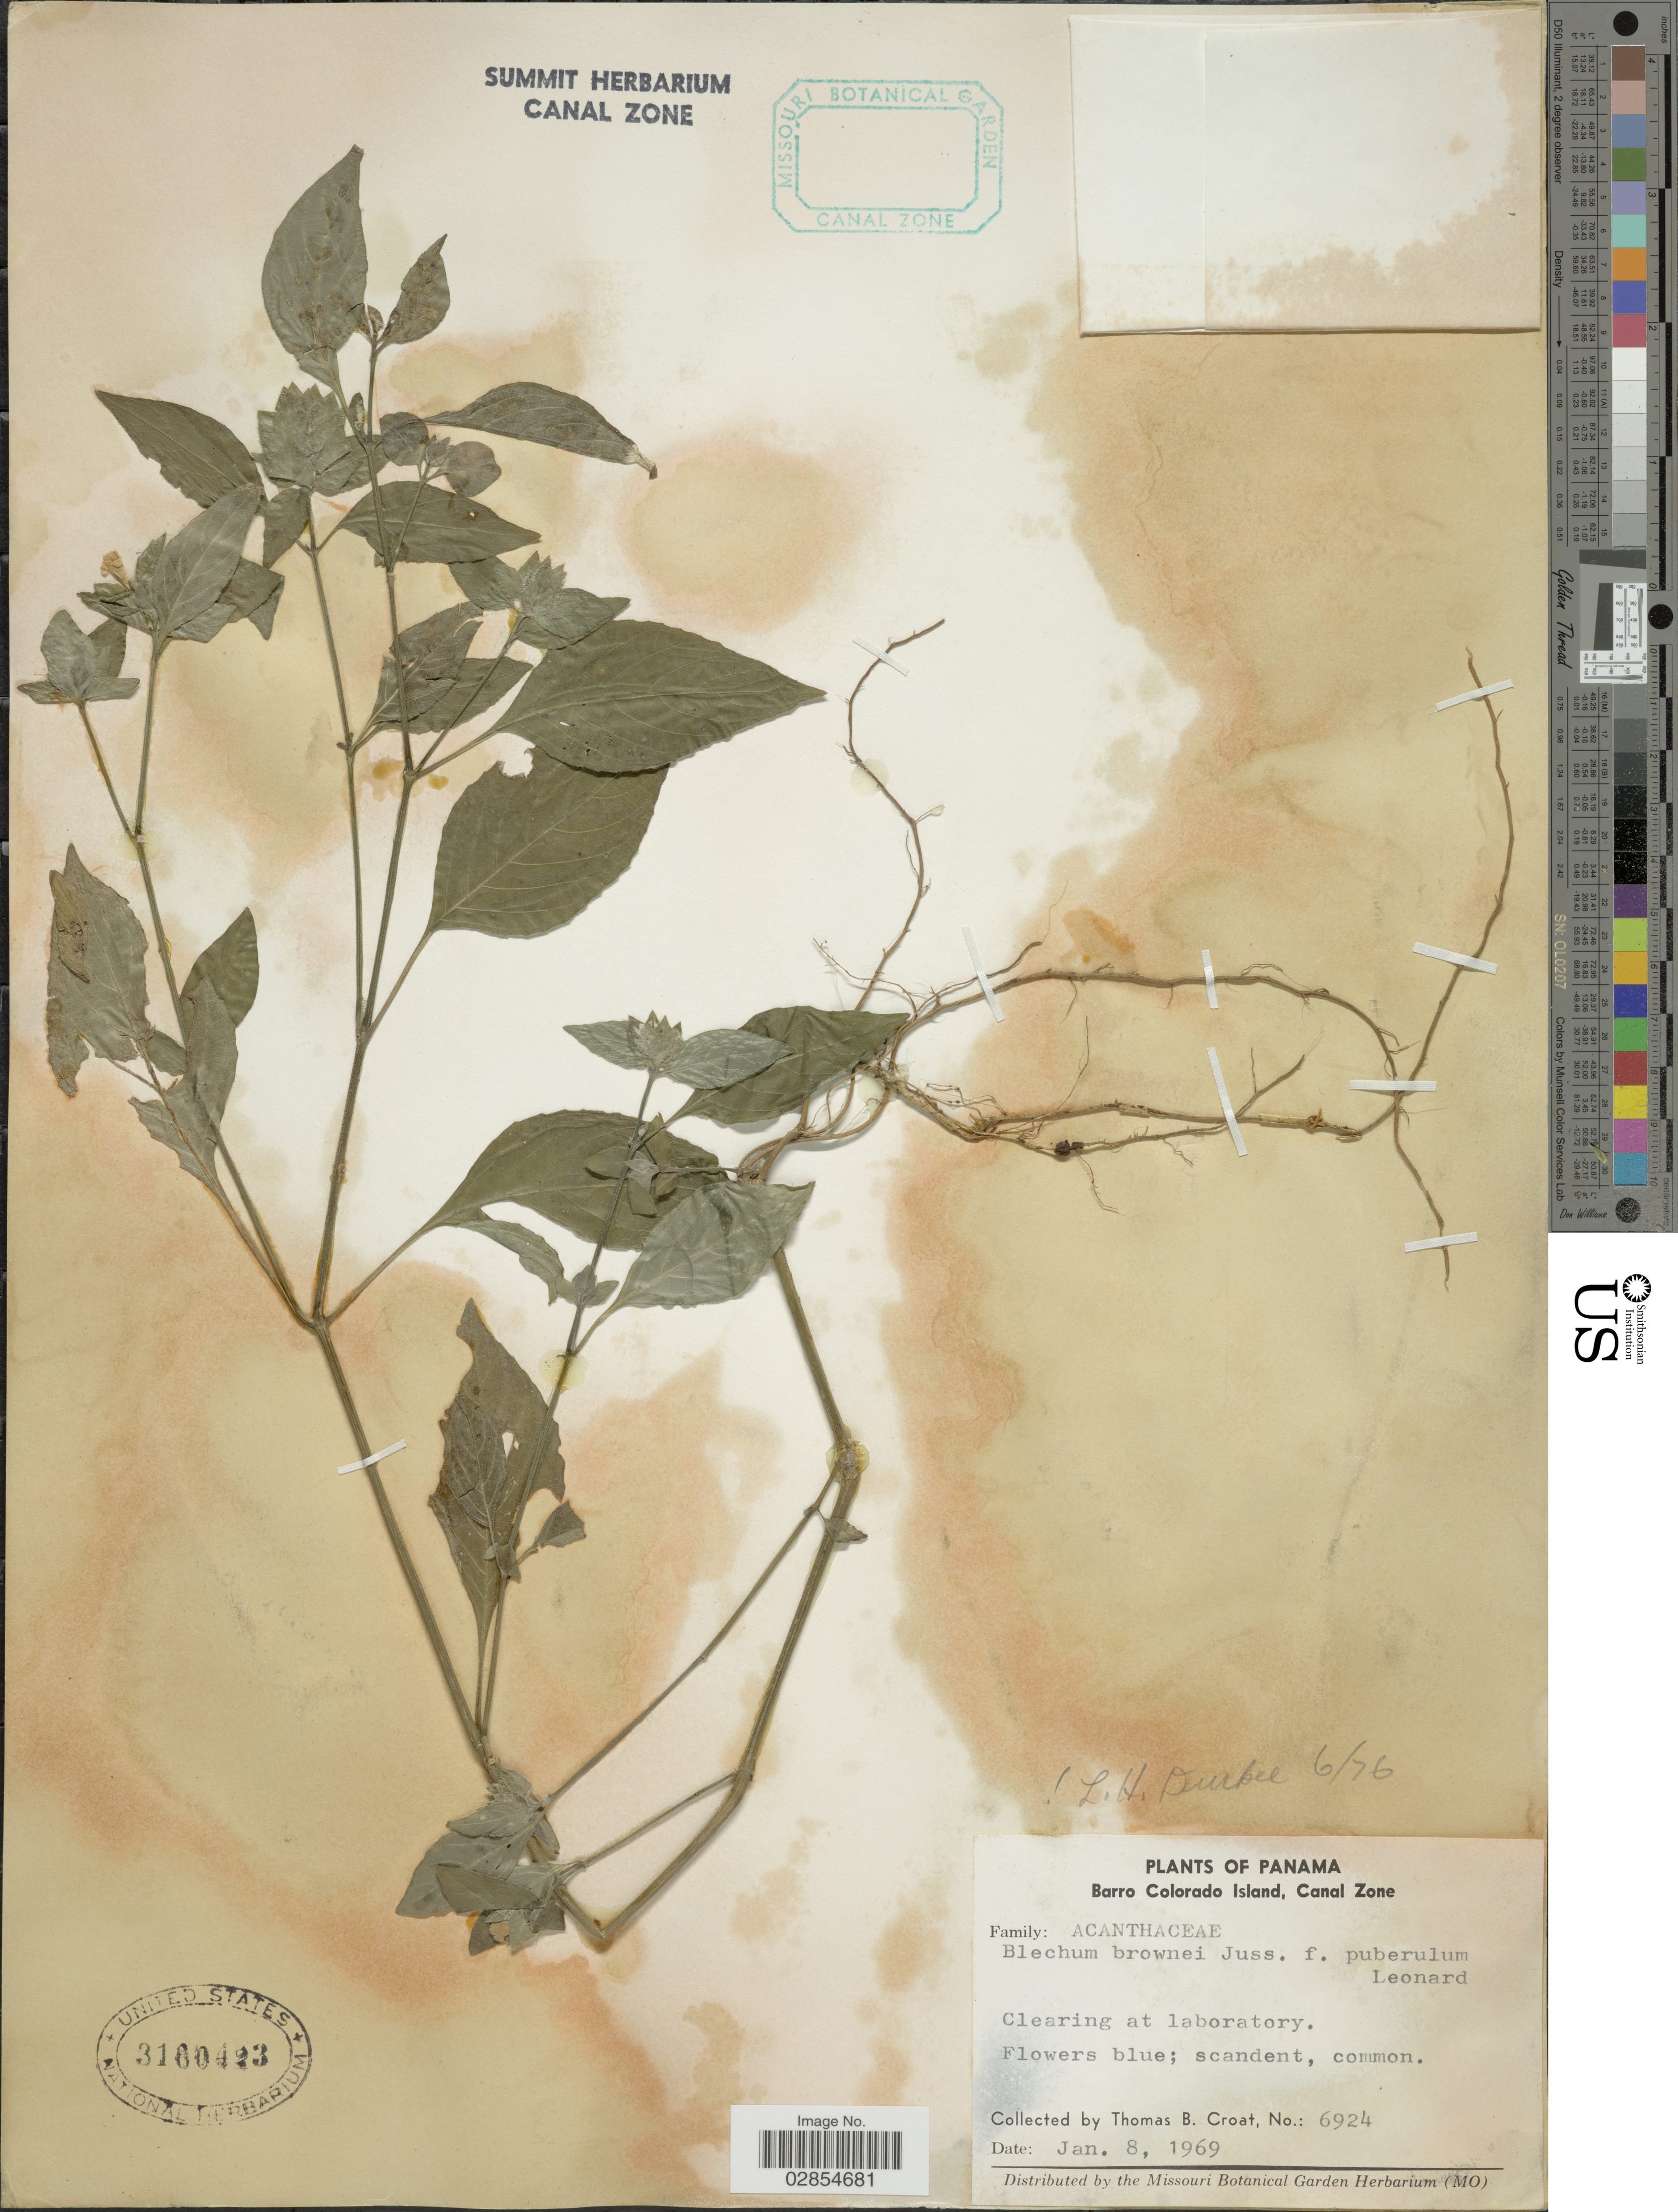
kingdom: Plantae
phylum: Tracheophyta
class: Magnoliopsida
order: Lamiales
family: Acanthaceae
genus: Blechum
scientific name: Blechum pyramidatum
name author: (Lam.) Urb.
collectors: T. B. Croat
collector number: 6924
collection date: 1969-01-08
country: Panama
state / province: Panamá Oeste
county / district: Canal Zone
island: Barro Colorado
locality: Barro Colorado Island, Canal Zone.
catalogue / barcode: US 3160423